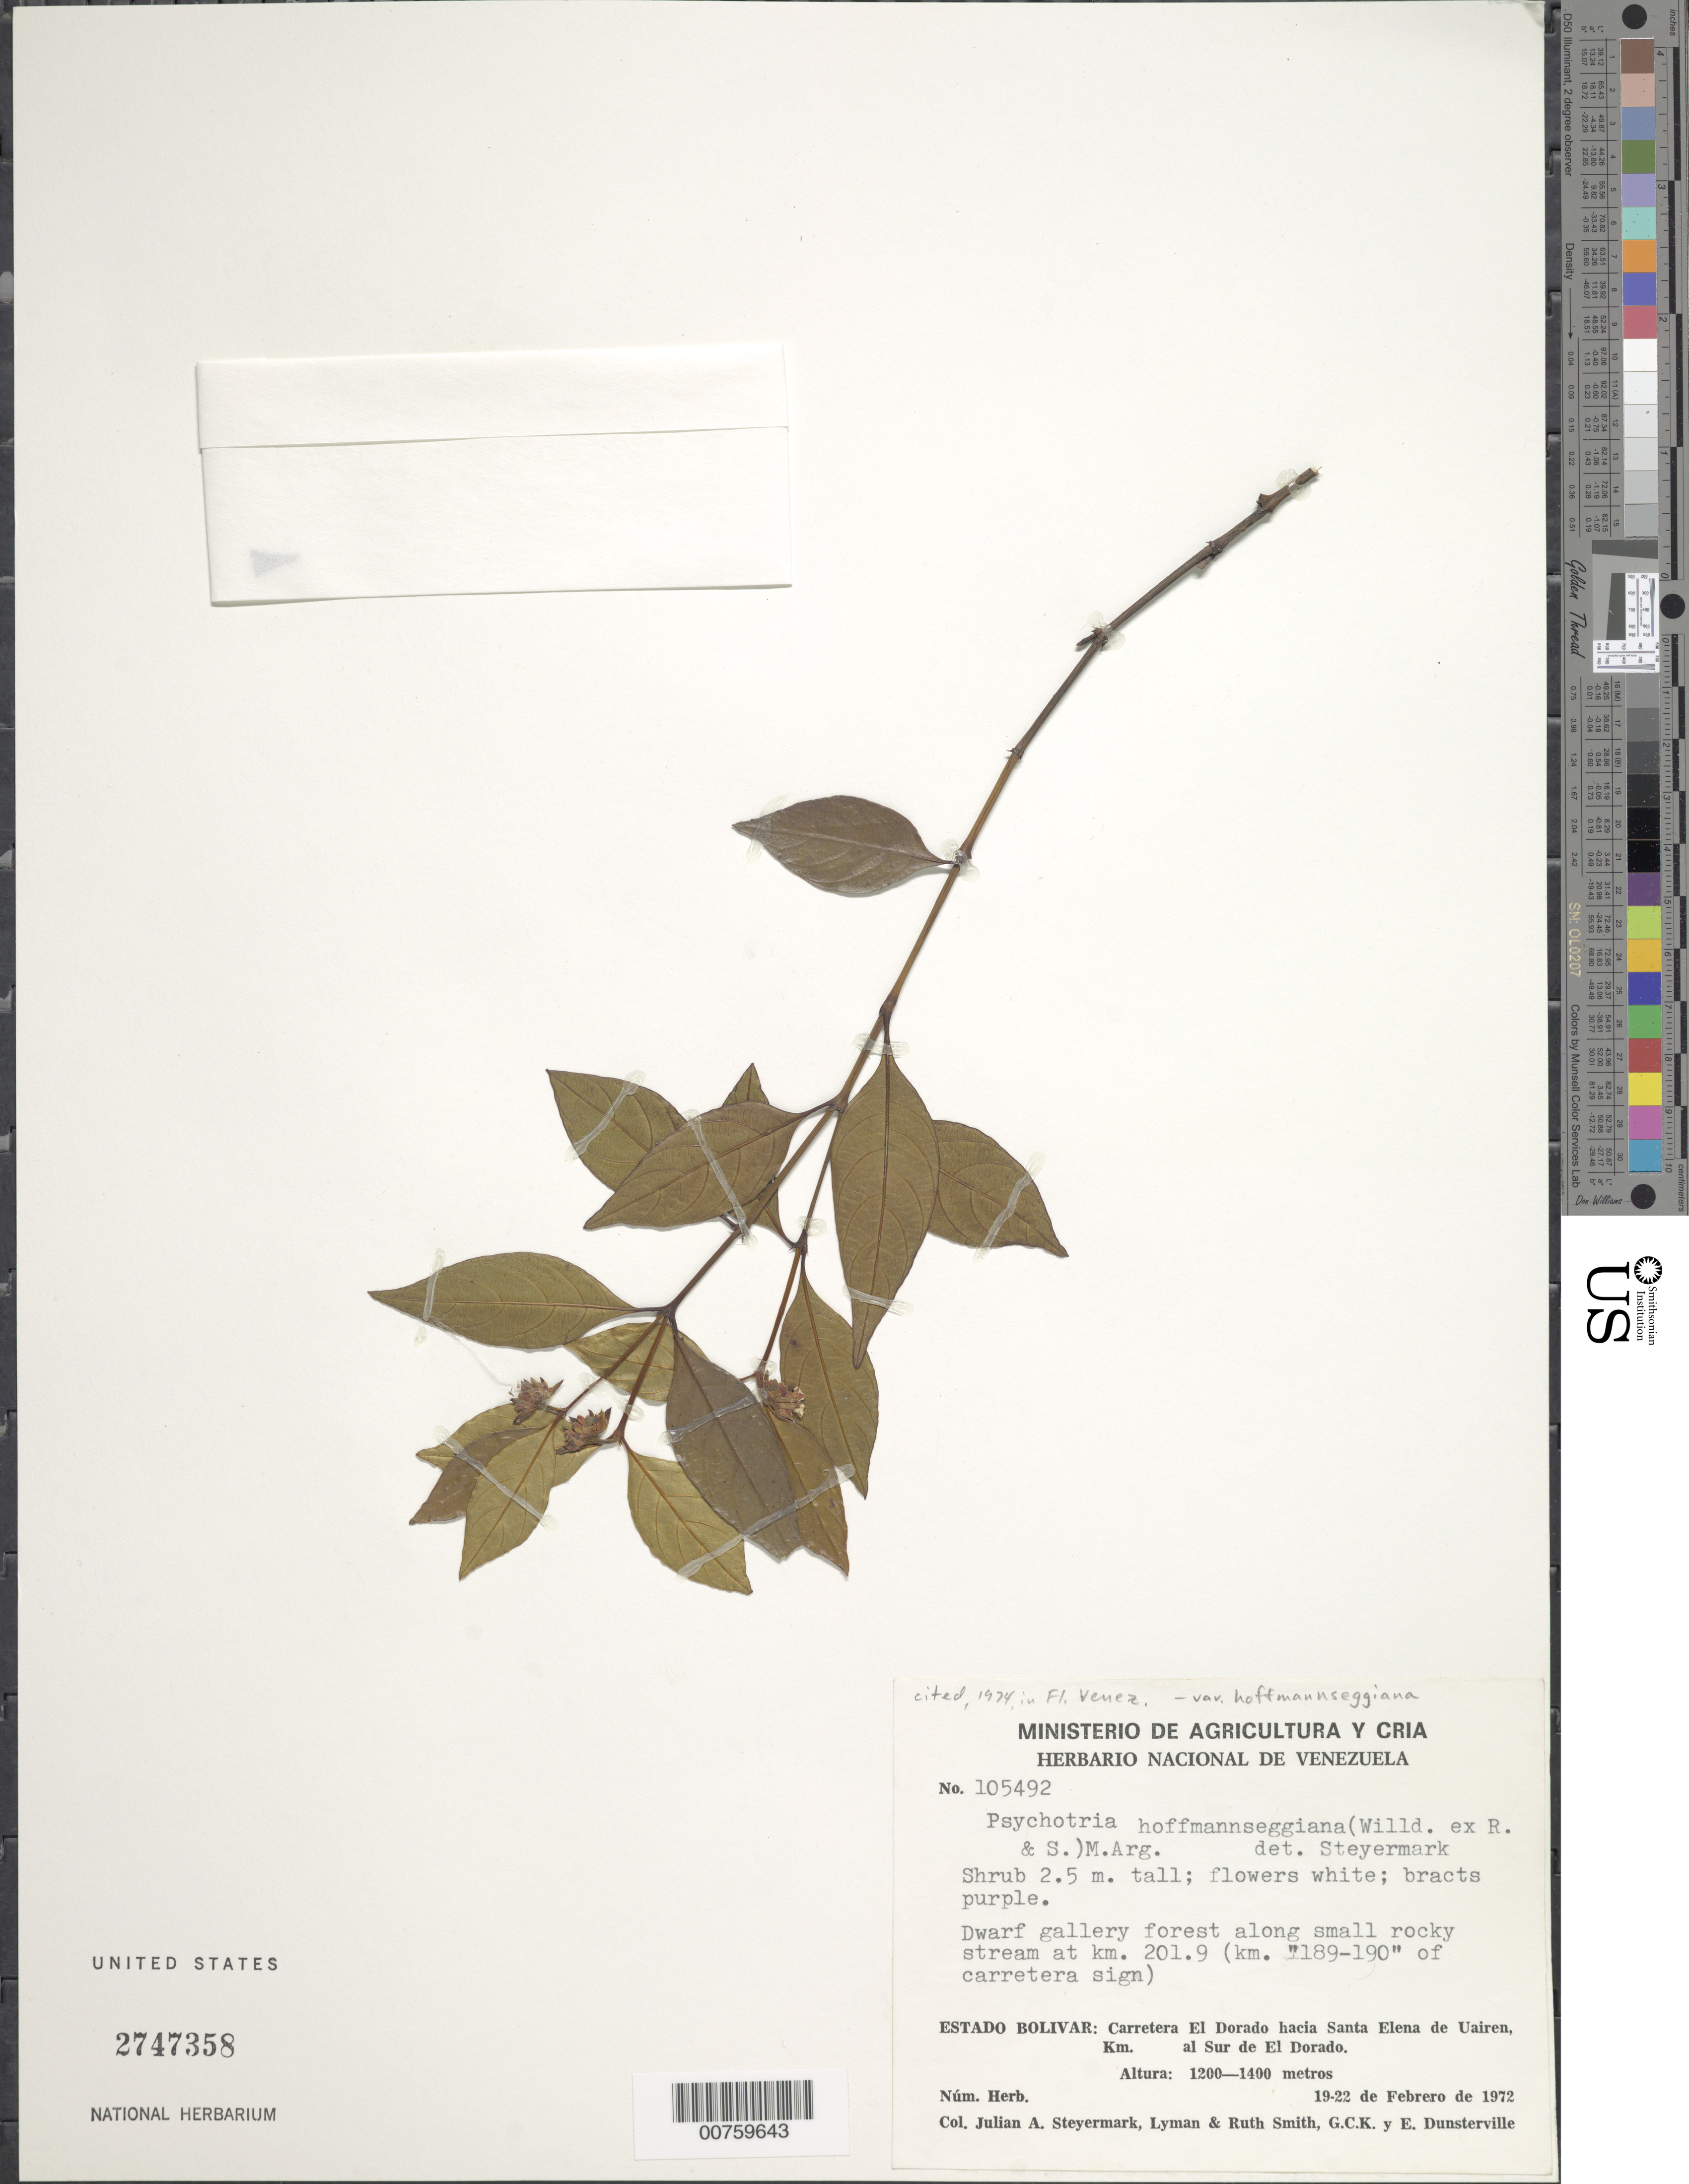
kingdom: Plantae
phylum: Tracheophyta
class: Magnoliopsida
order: Gentianales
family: Rubiaceae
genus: Psychotria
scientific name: Psychotria hoffmannseggiana var. hoffmanneseggiana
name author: (Willd. ex Roem. & Schult.) Müll. Arg.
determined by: Steyermark, Julian A., (VEN)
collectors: J. Steyermark, L. Smith, R. Smith, G. C. K. Dunsterville & E. Dunsterville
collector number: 105492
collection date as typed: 19-Feb-72 to 22-Feb-72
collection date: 1972-02-19/1972-02-22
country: Venezuela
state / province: Bolívar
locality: Carretera El Dorado hacia Santa Elena de Uairen, km 201.9 al Sur de El Dorado (km "189-190" of carretera sign)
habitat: Dwarf gallery forest along small rocky stream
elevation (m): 1200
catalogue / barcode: US 2747358